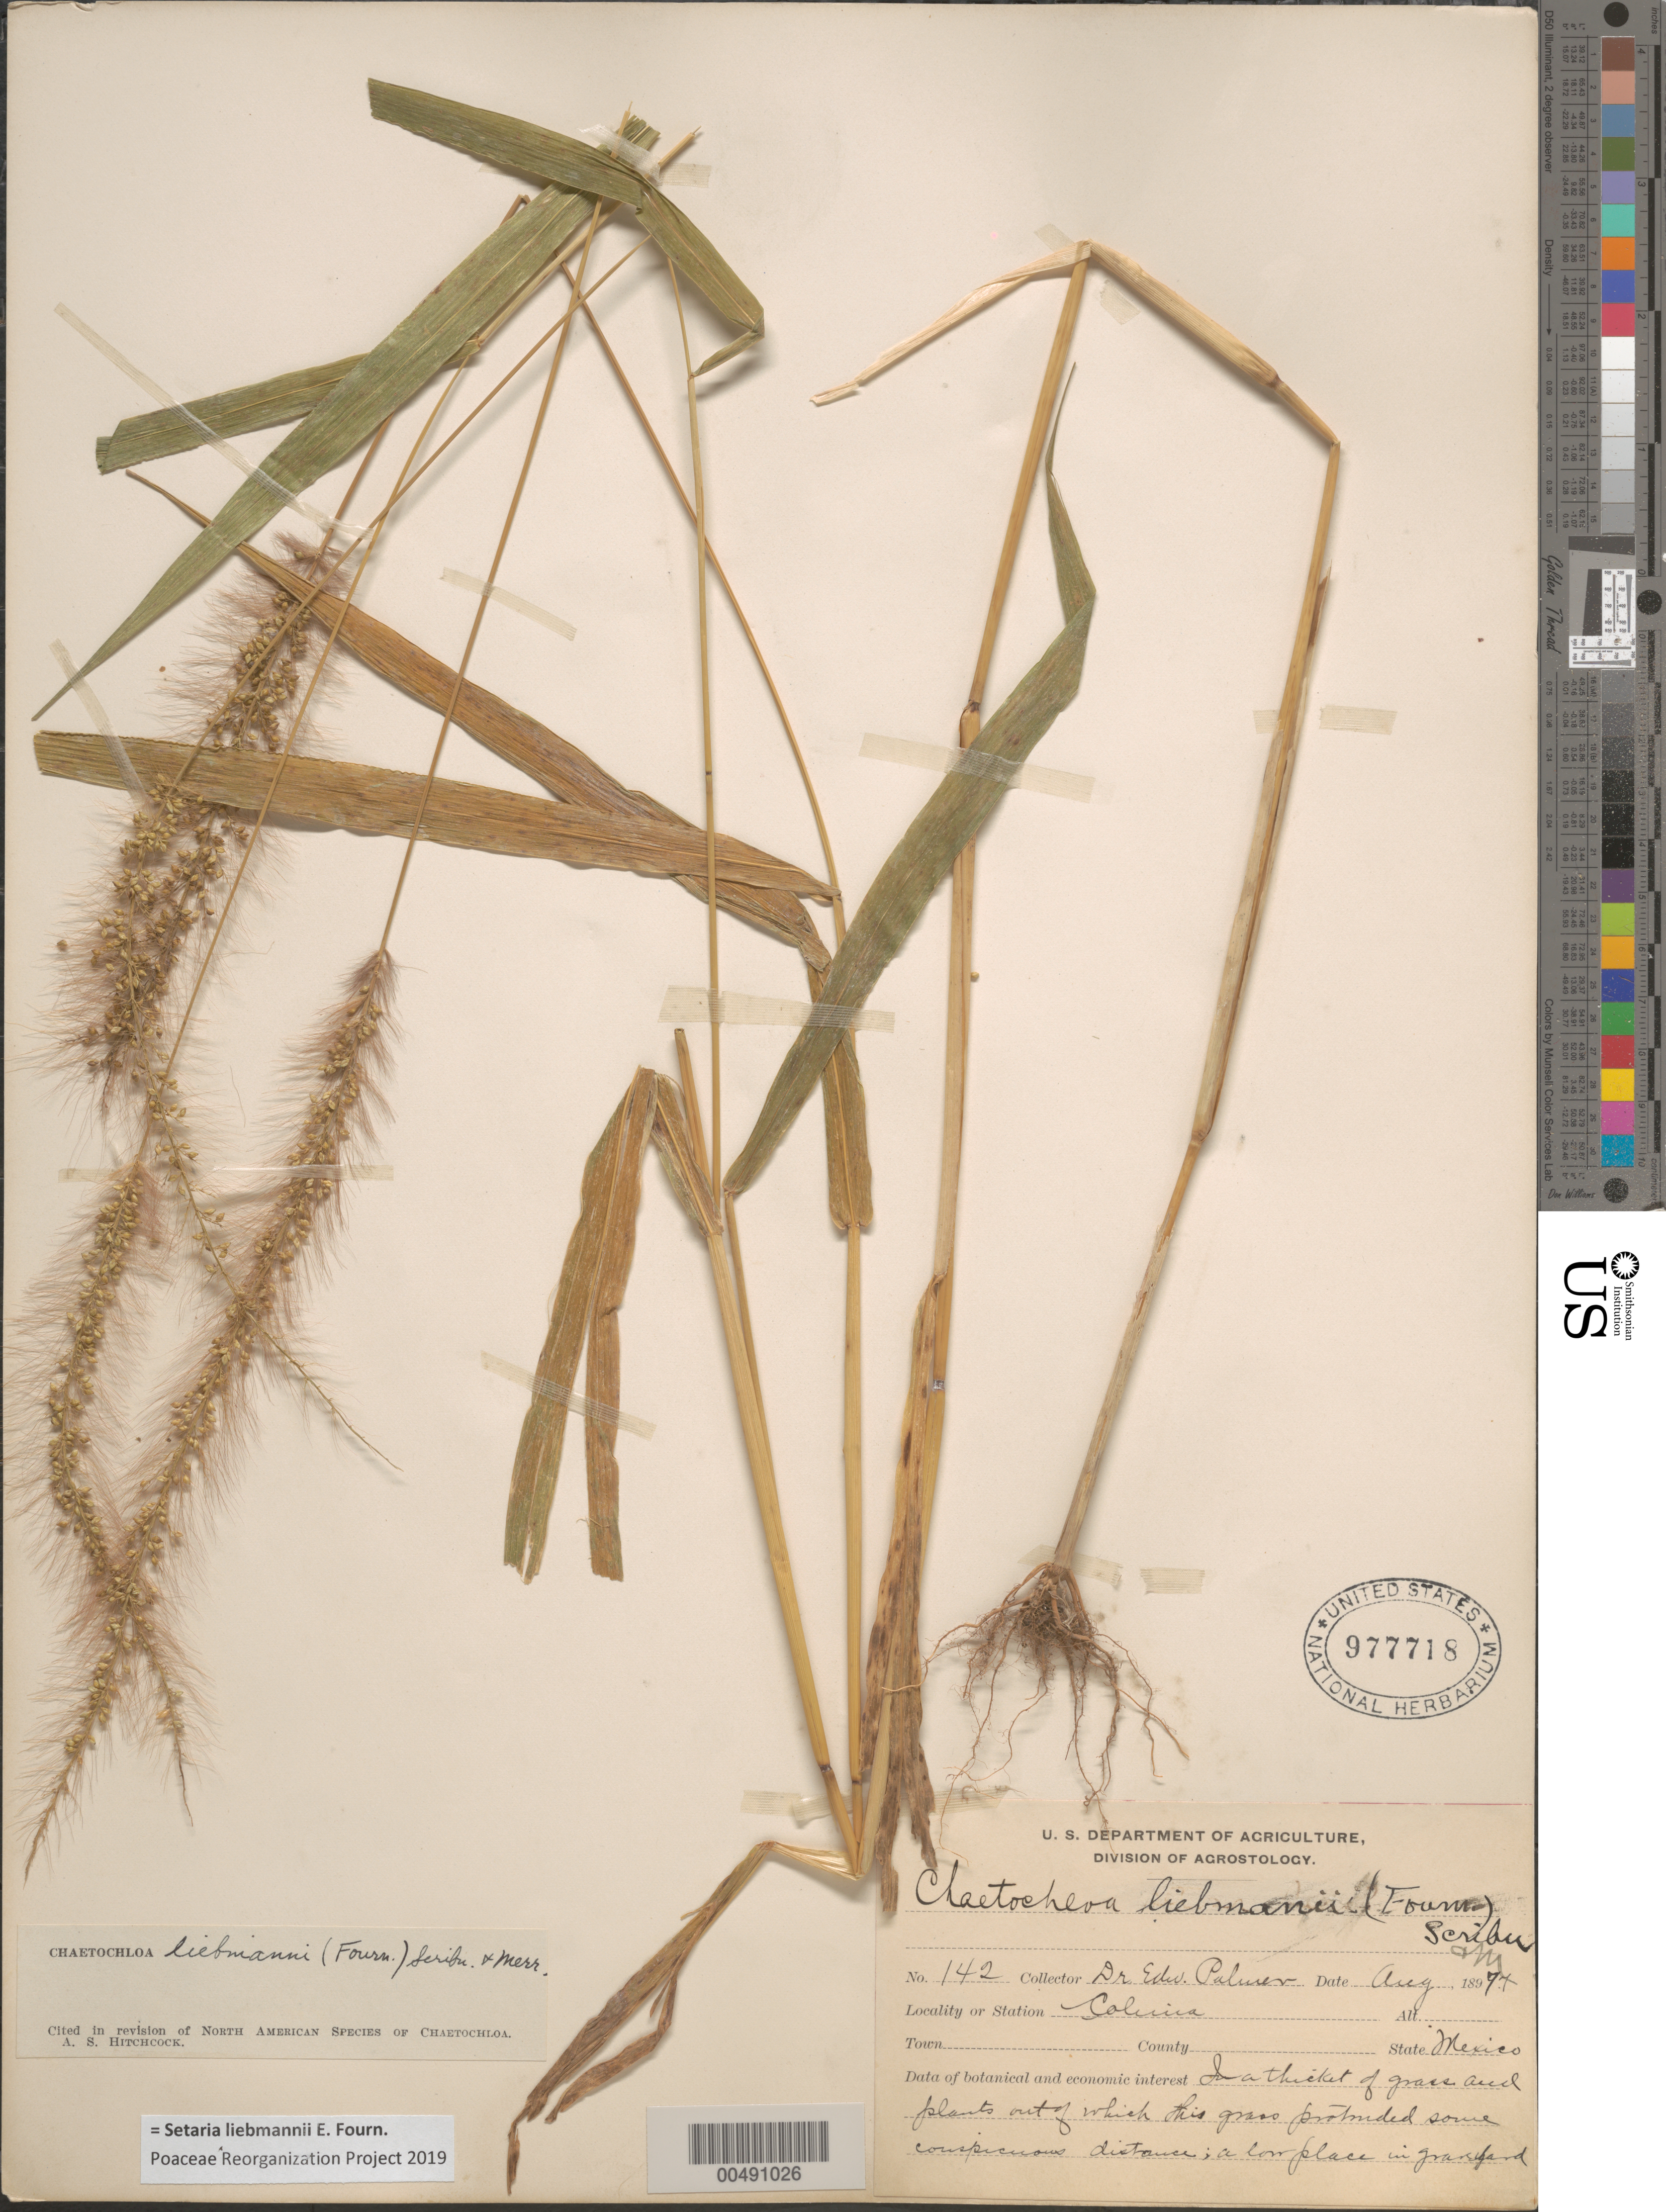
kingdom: Plantae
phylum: Tracheophyta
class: Liliopsida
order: Poales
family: Poaceae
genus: Setaria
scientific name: Setaria liebmannii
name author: E. Fourn.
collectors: E. Palmer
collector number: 142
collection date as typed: Aug 1894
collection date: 1894-08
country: Mexico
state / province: Colima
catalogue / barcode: US 977718